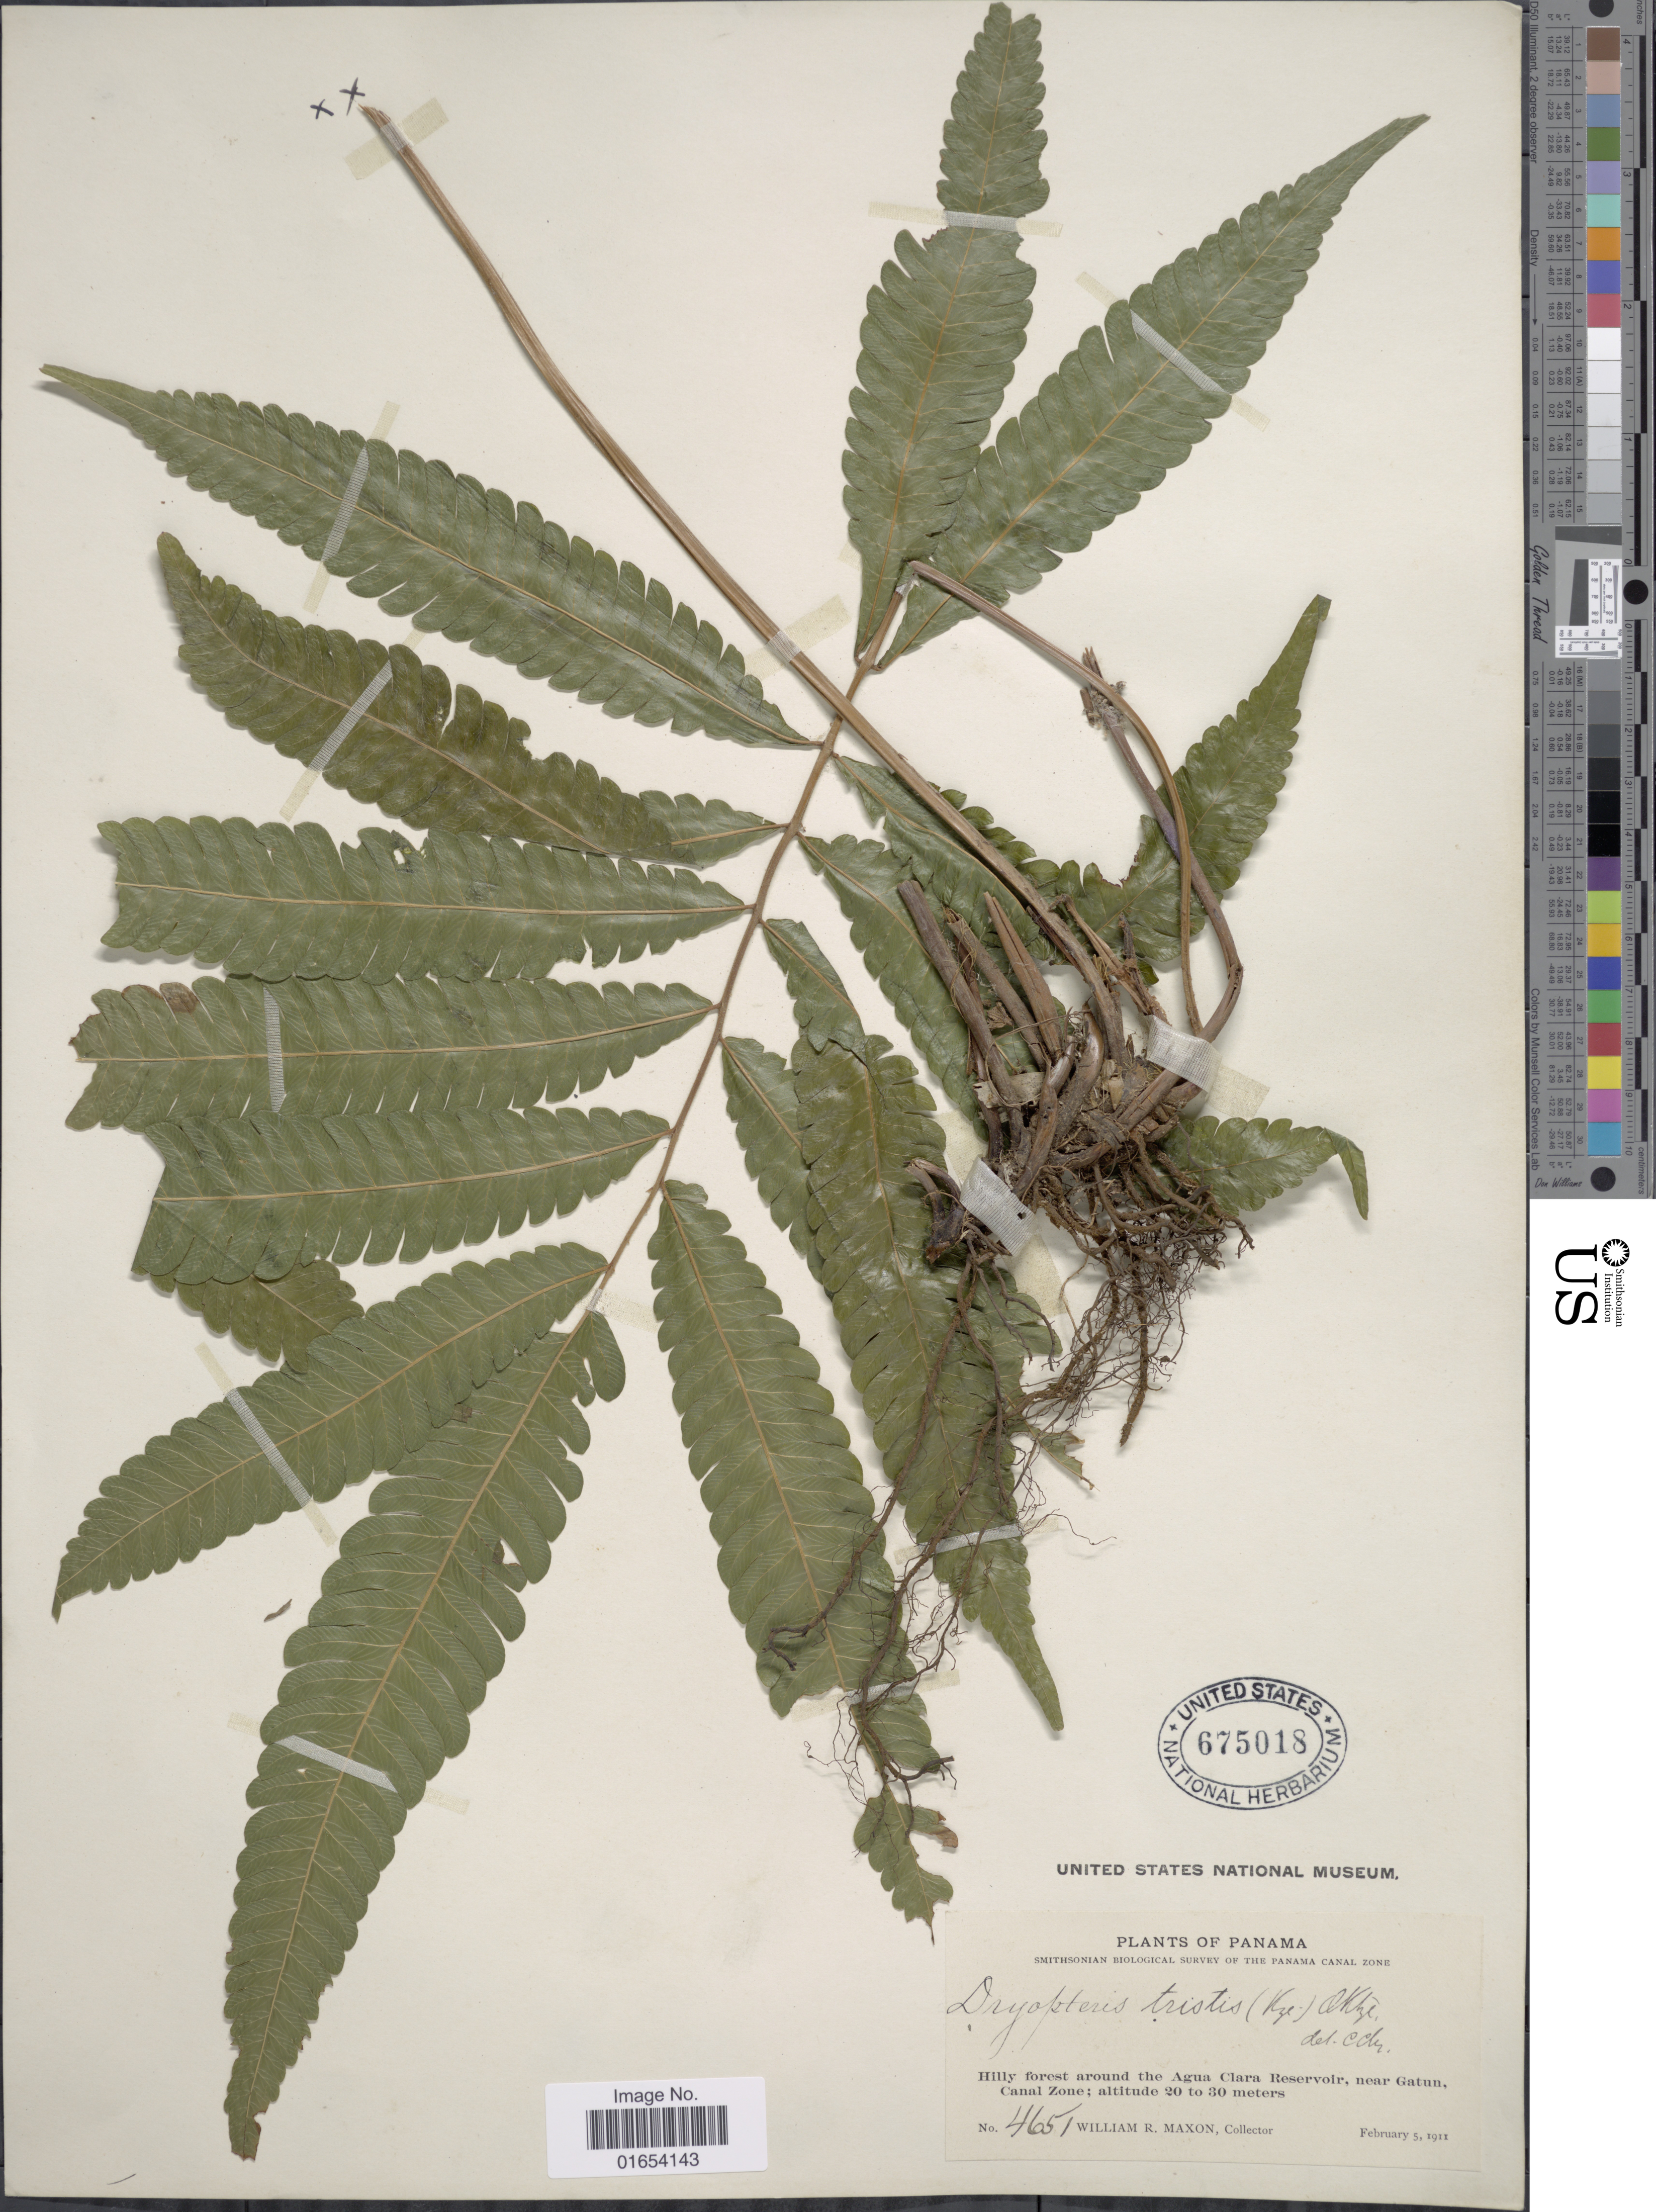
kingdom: Plantae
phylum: Tracheophyta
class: Polypodiopsida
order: Polypodiales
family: Thelypteridaceae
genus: Goniopteris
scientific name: Goniopteris nicaraguensis (C. Chr.) comb. nov., ined 2015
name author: (C. Chr.)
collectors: W. R. Maxon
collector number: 4651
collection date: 1911-02-05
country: Panama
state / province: Colón / Panamá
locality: Hilly forest around the Agua Clara Reservoir, near Gatun, Canal Zone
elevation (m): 20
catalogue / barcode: US 675018